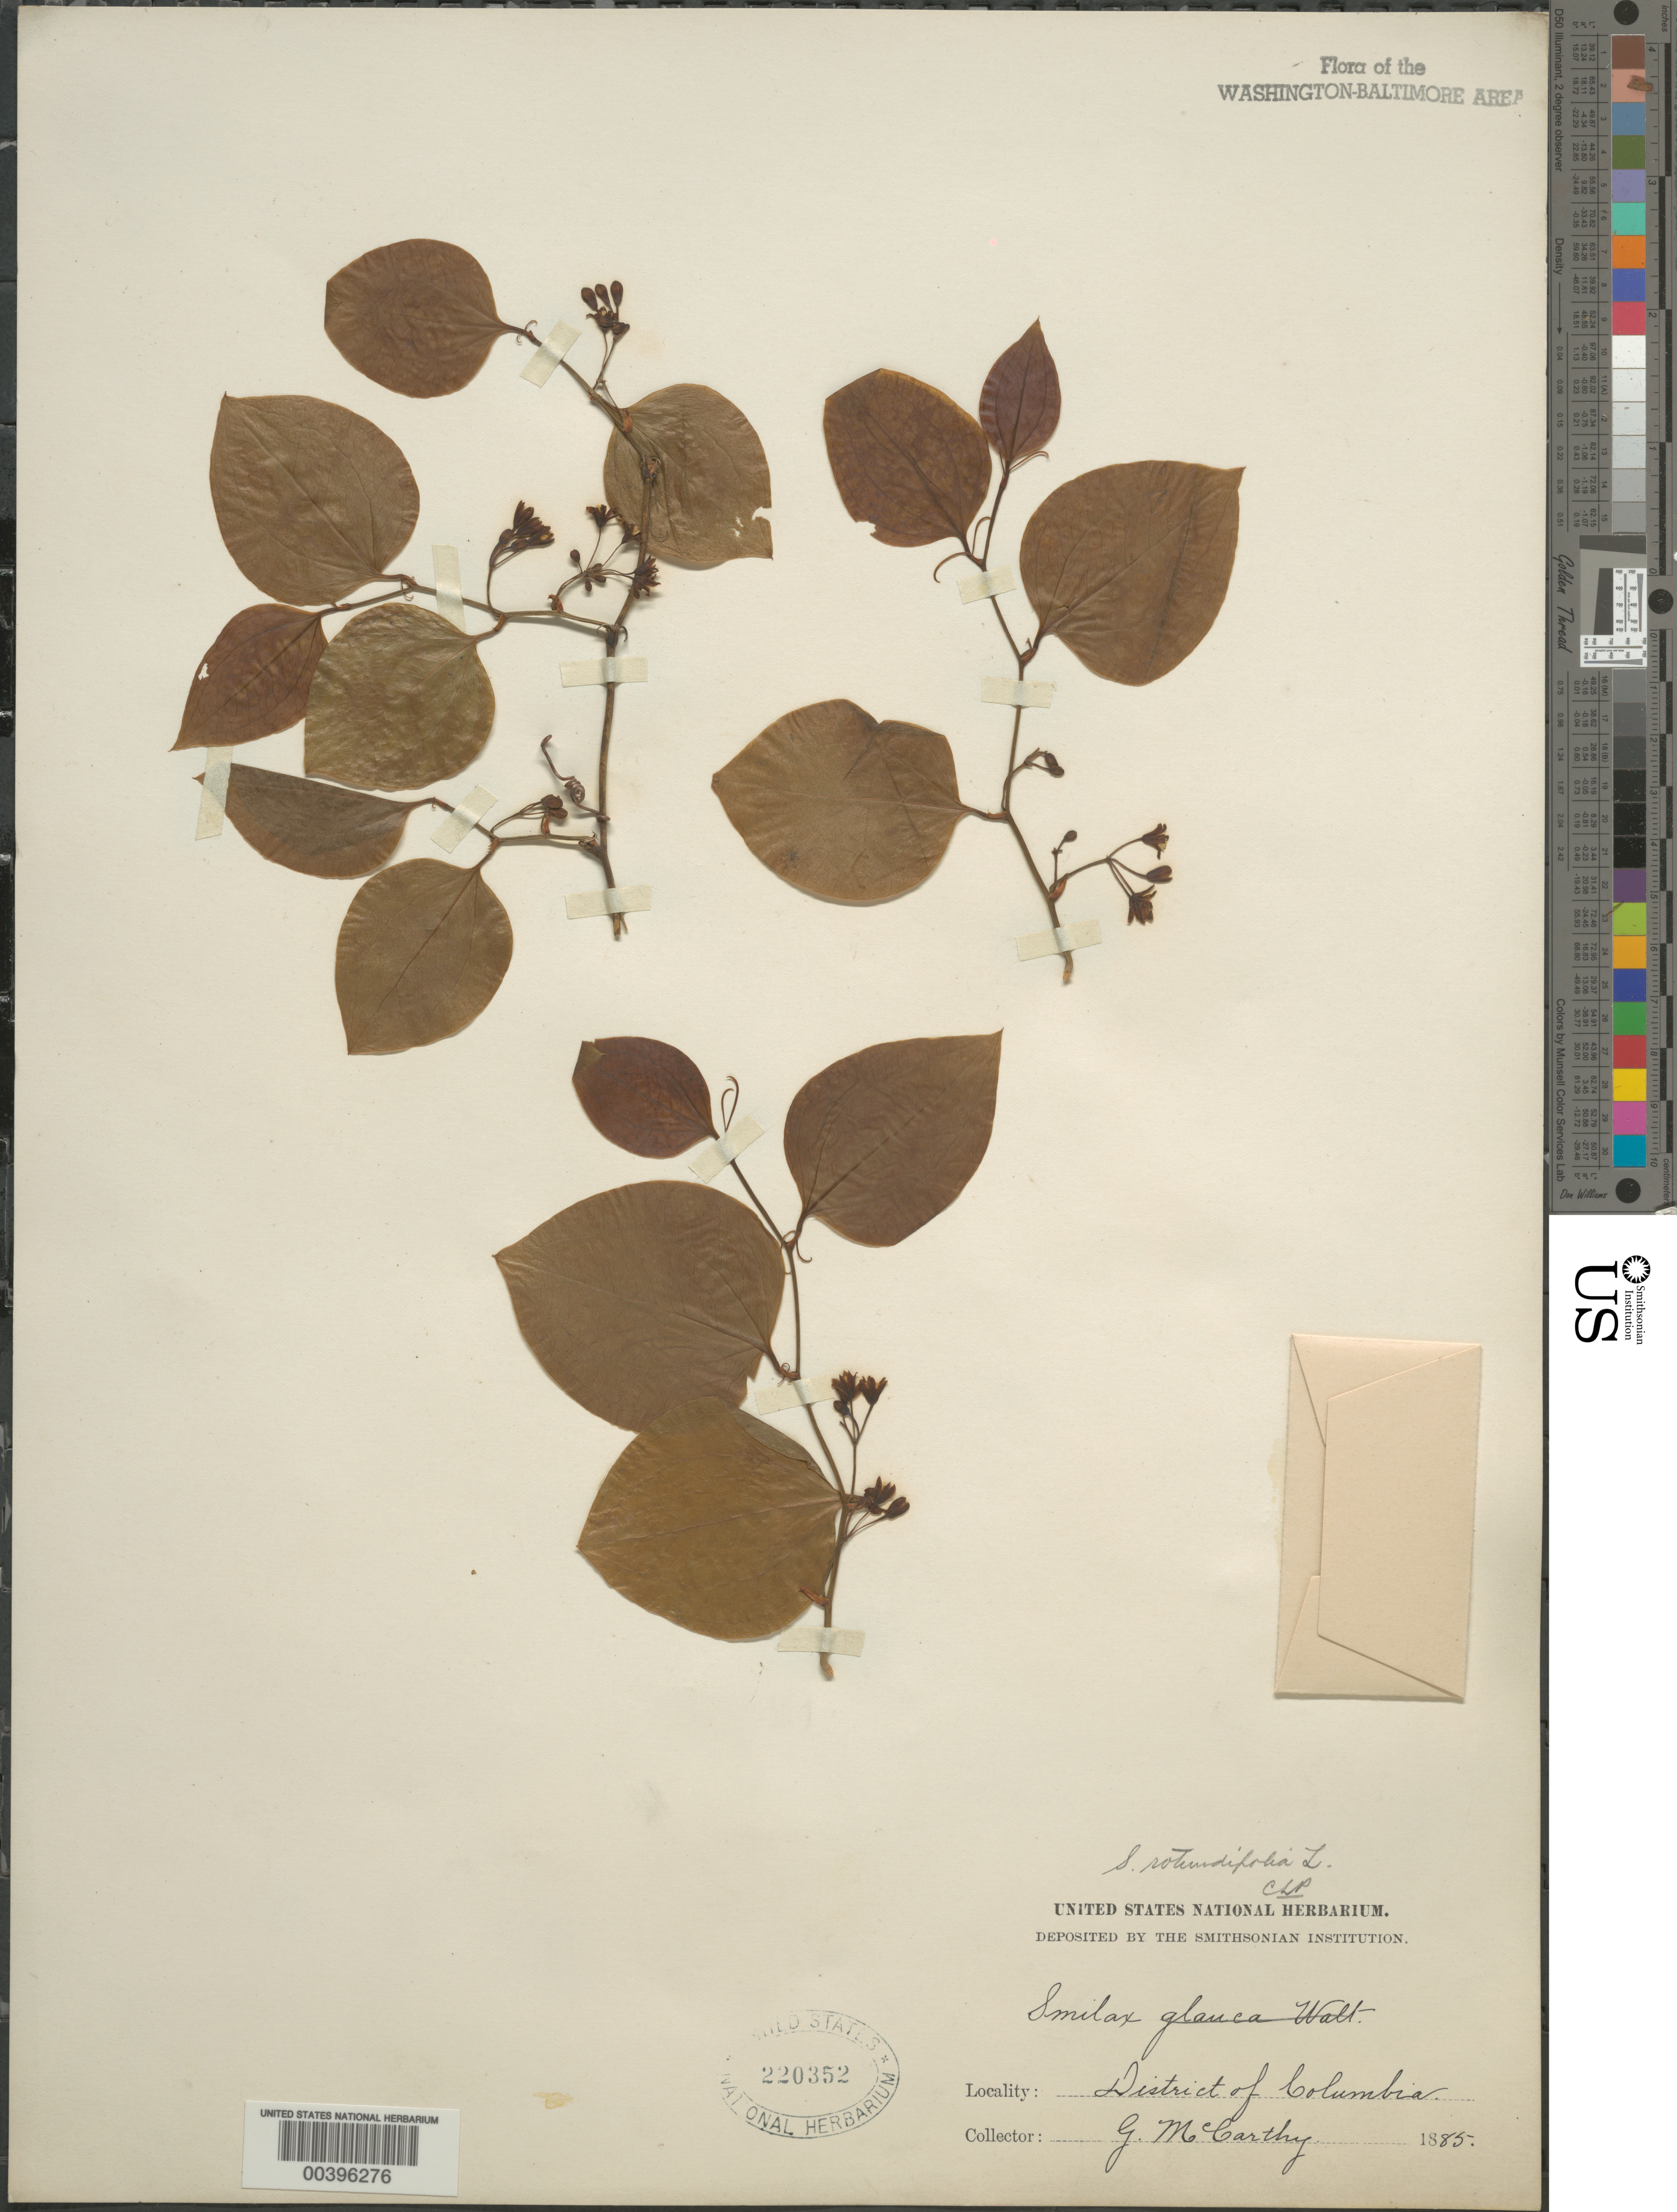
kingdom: Plantae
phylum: Tracheophyta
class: Liliopsida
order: Liliales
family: Smilacaceae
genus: Smilax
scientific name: Smilax rotundifolia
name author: L.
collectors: G. McCarthy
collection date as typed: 1885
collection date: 1885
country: United States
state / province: District of Columbia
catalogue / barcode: US 220352